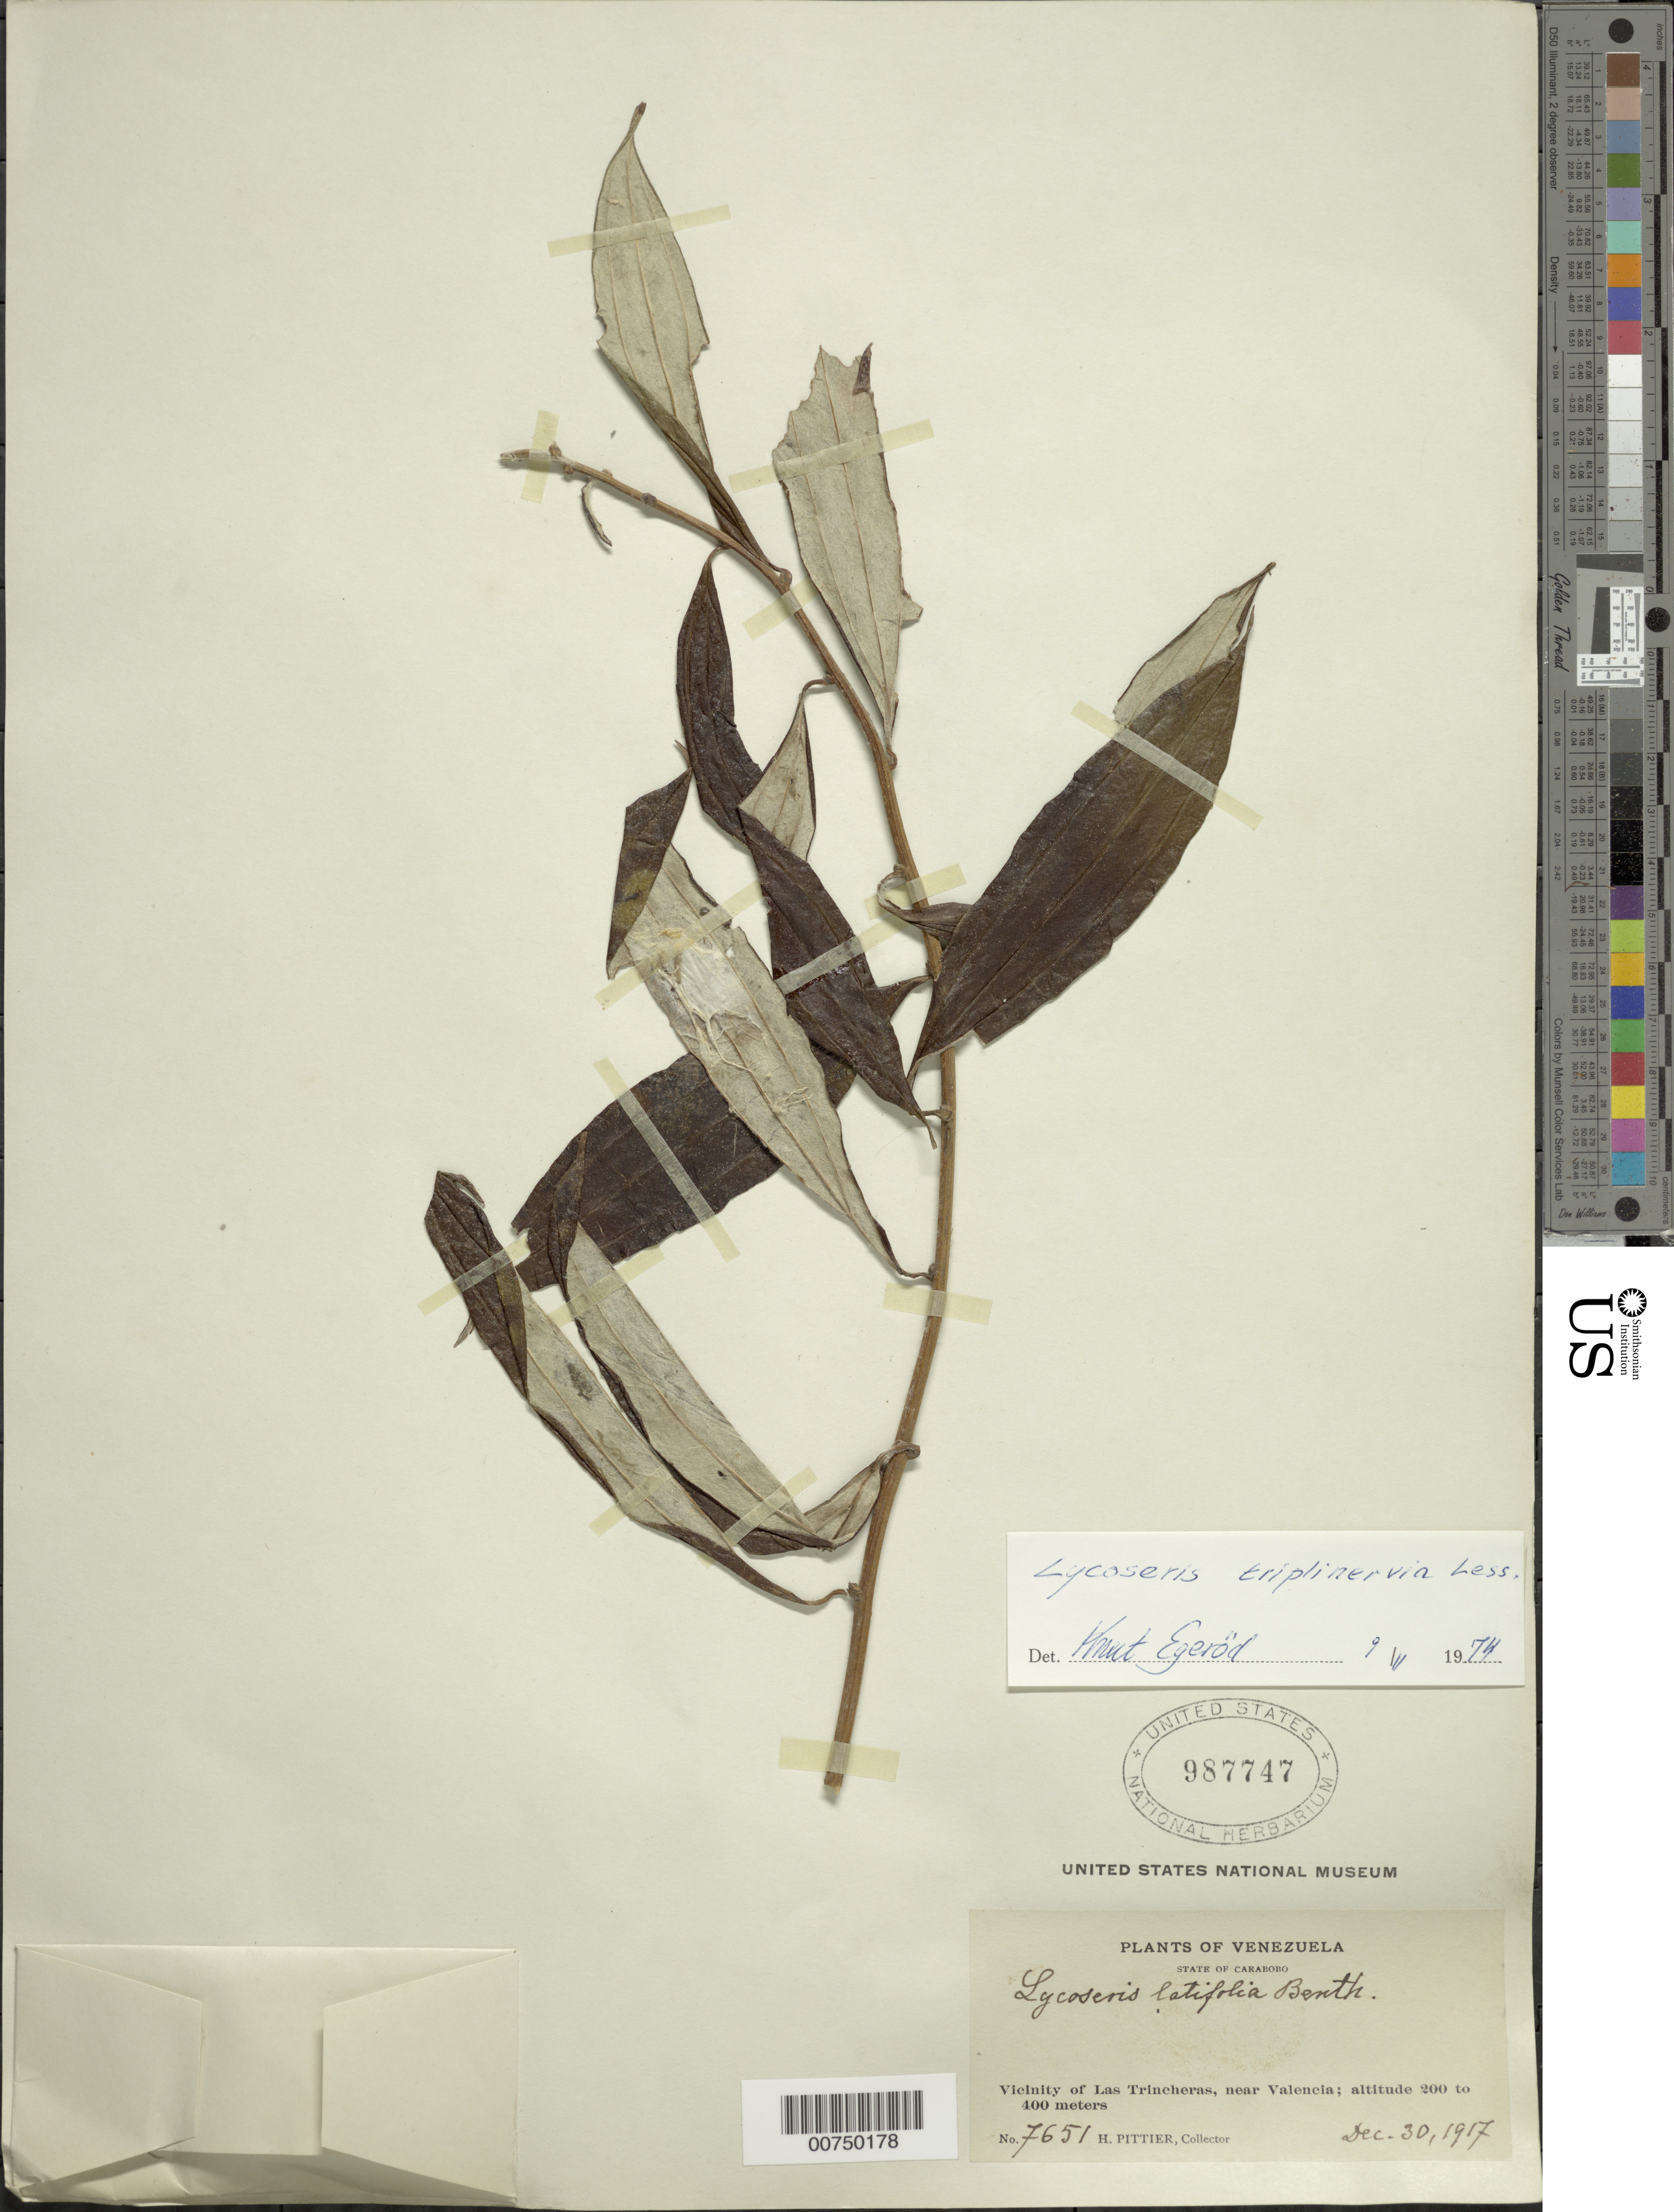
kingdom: Plantae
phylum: Tracheophyta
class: Magnoliopsida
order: Asterales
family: Asteraceae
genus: Lycoseris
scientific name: Lycoseris triplinervia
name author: Less.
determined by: Egerod, Knut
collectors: H. F. Pittier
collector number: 7651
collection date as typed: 30-Dec-17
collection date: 1917-12-30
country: Venezuela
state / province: Carabobo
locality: Las Tricheras, near Valencia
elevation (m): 200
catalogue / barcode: US 987747